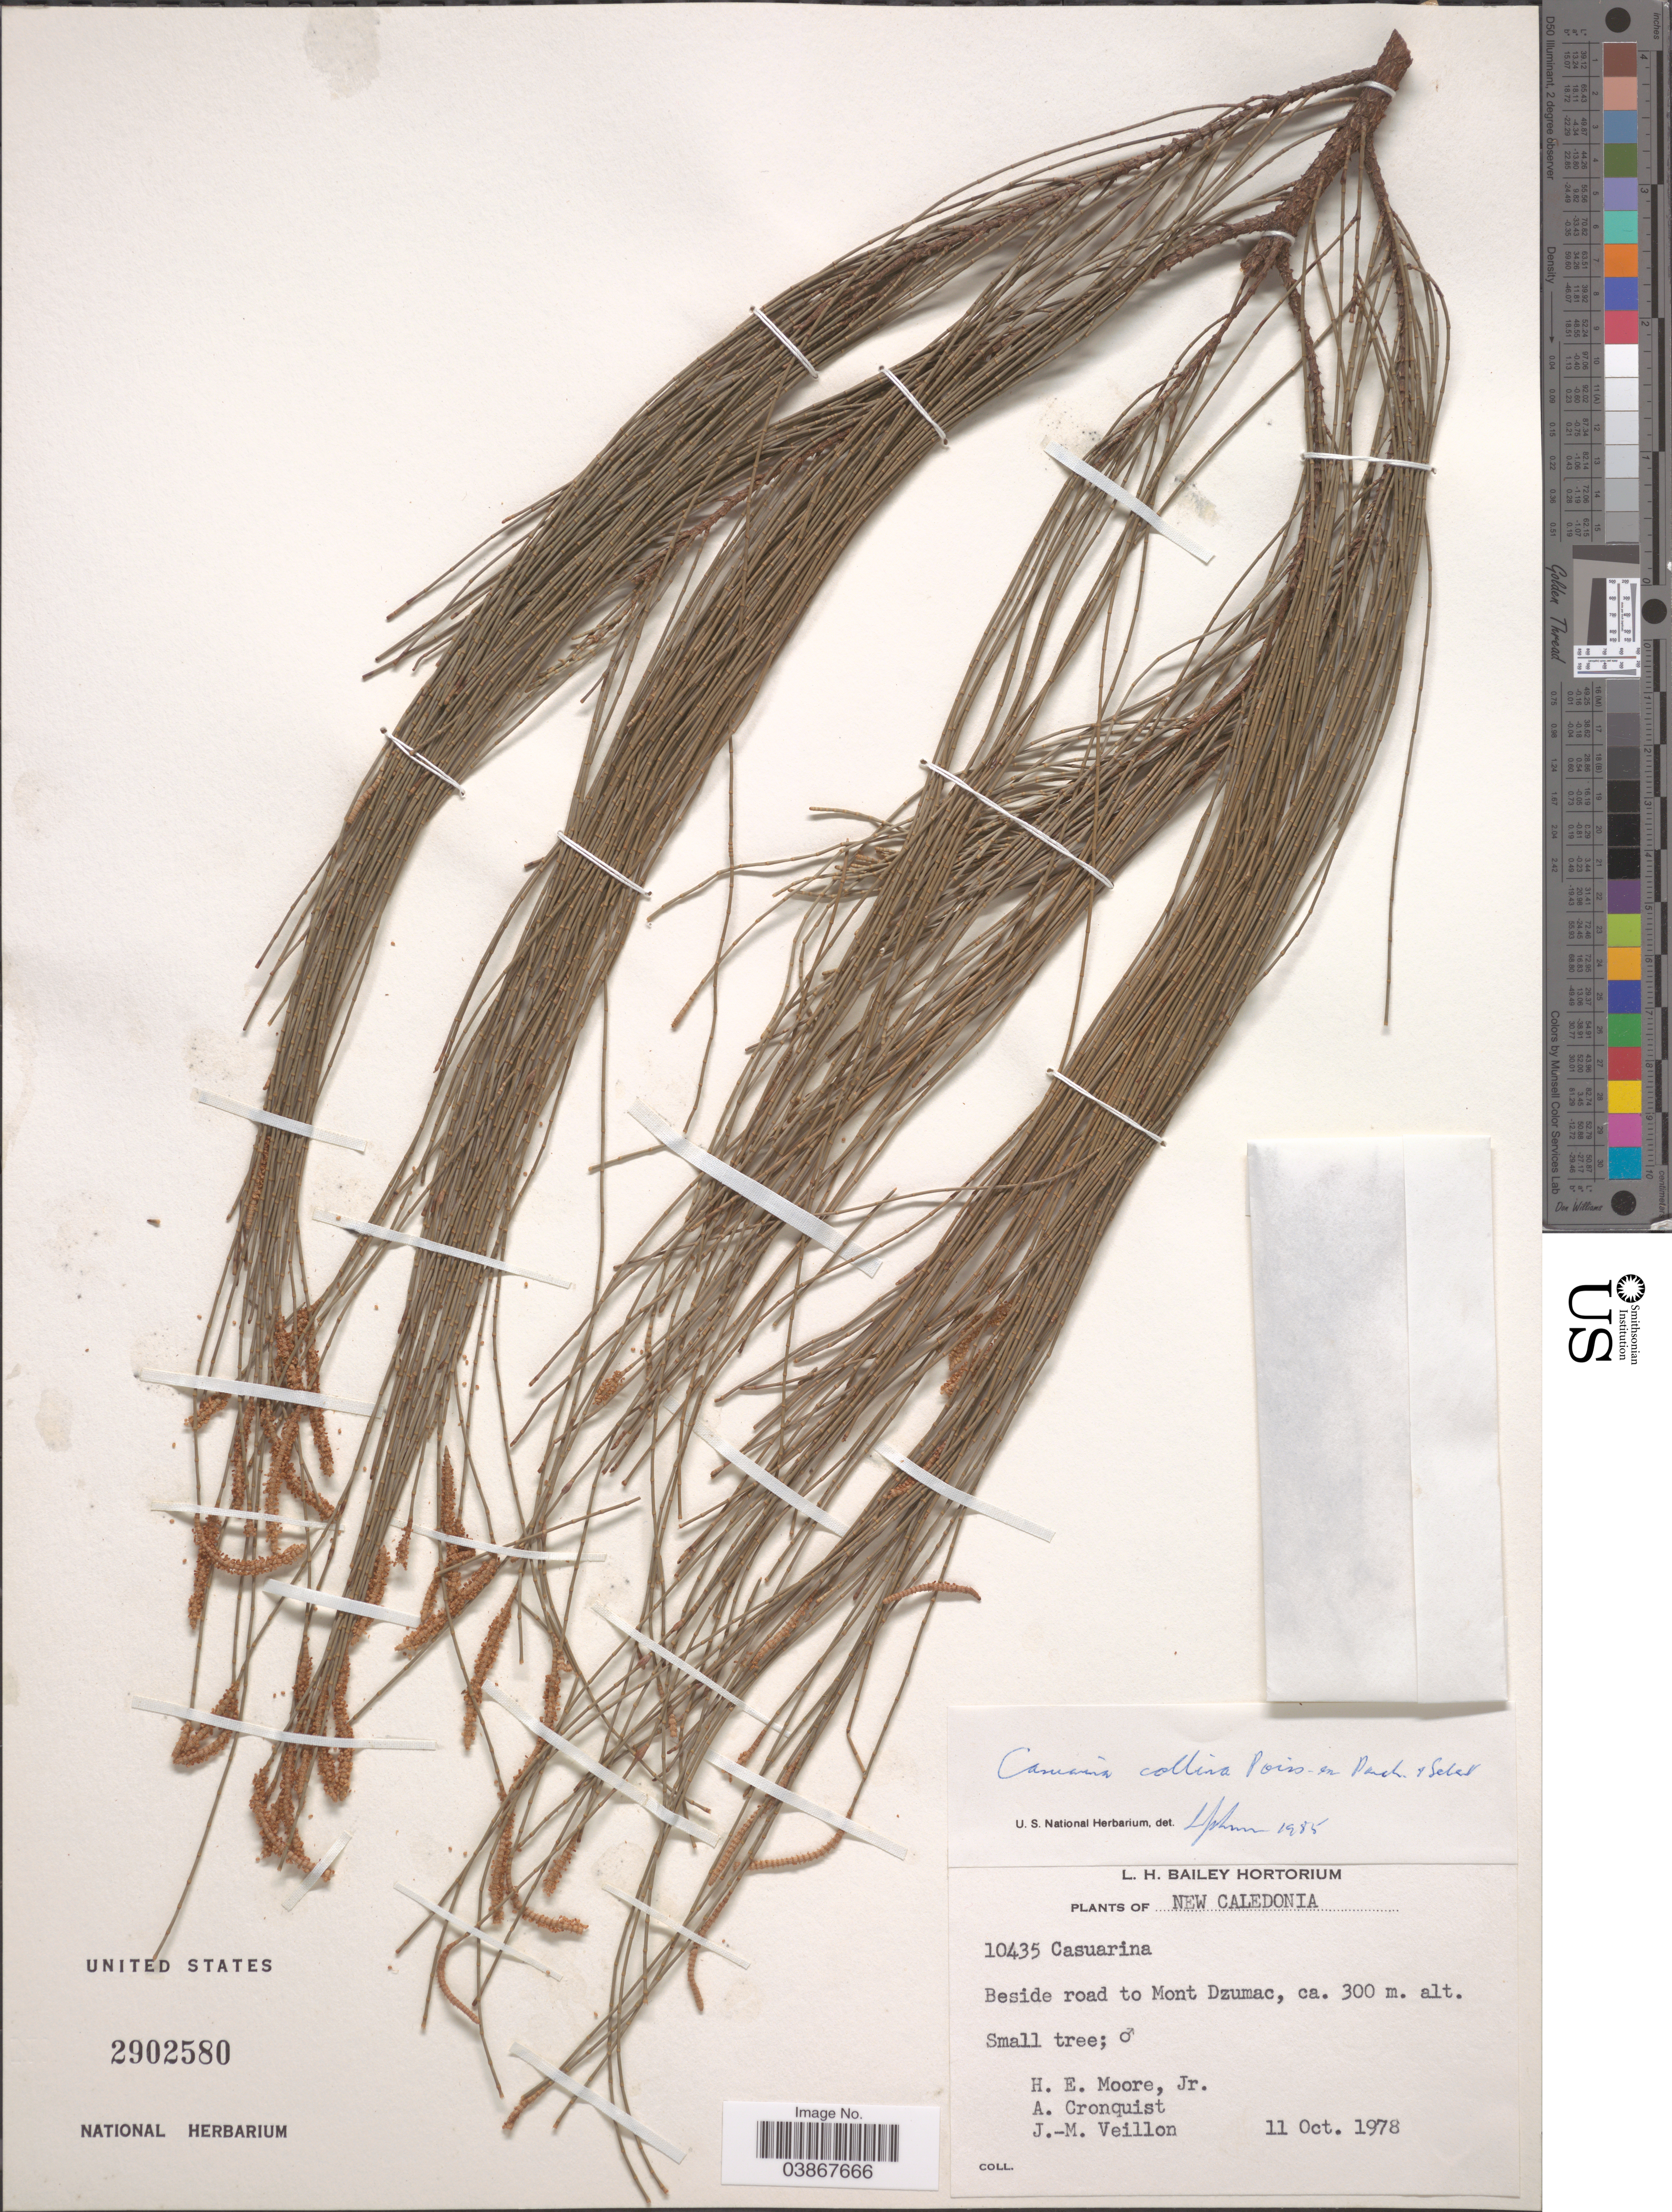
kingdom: Plantae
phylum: Tracheophyta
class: Magnoliopsida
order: Fagales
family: Casuarinaceae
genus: Casuarina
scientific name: Casuarina equisetifolia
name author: L.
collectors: H. Moore, A. Cronquist & J. Veillon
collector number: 10435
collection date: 1978-10-11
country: New Caledonia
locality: Beside road to Mont Dzumac.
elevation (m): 300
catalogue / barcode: US 2902580